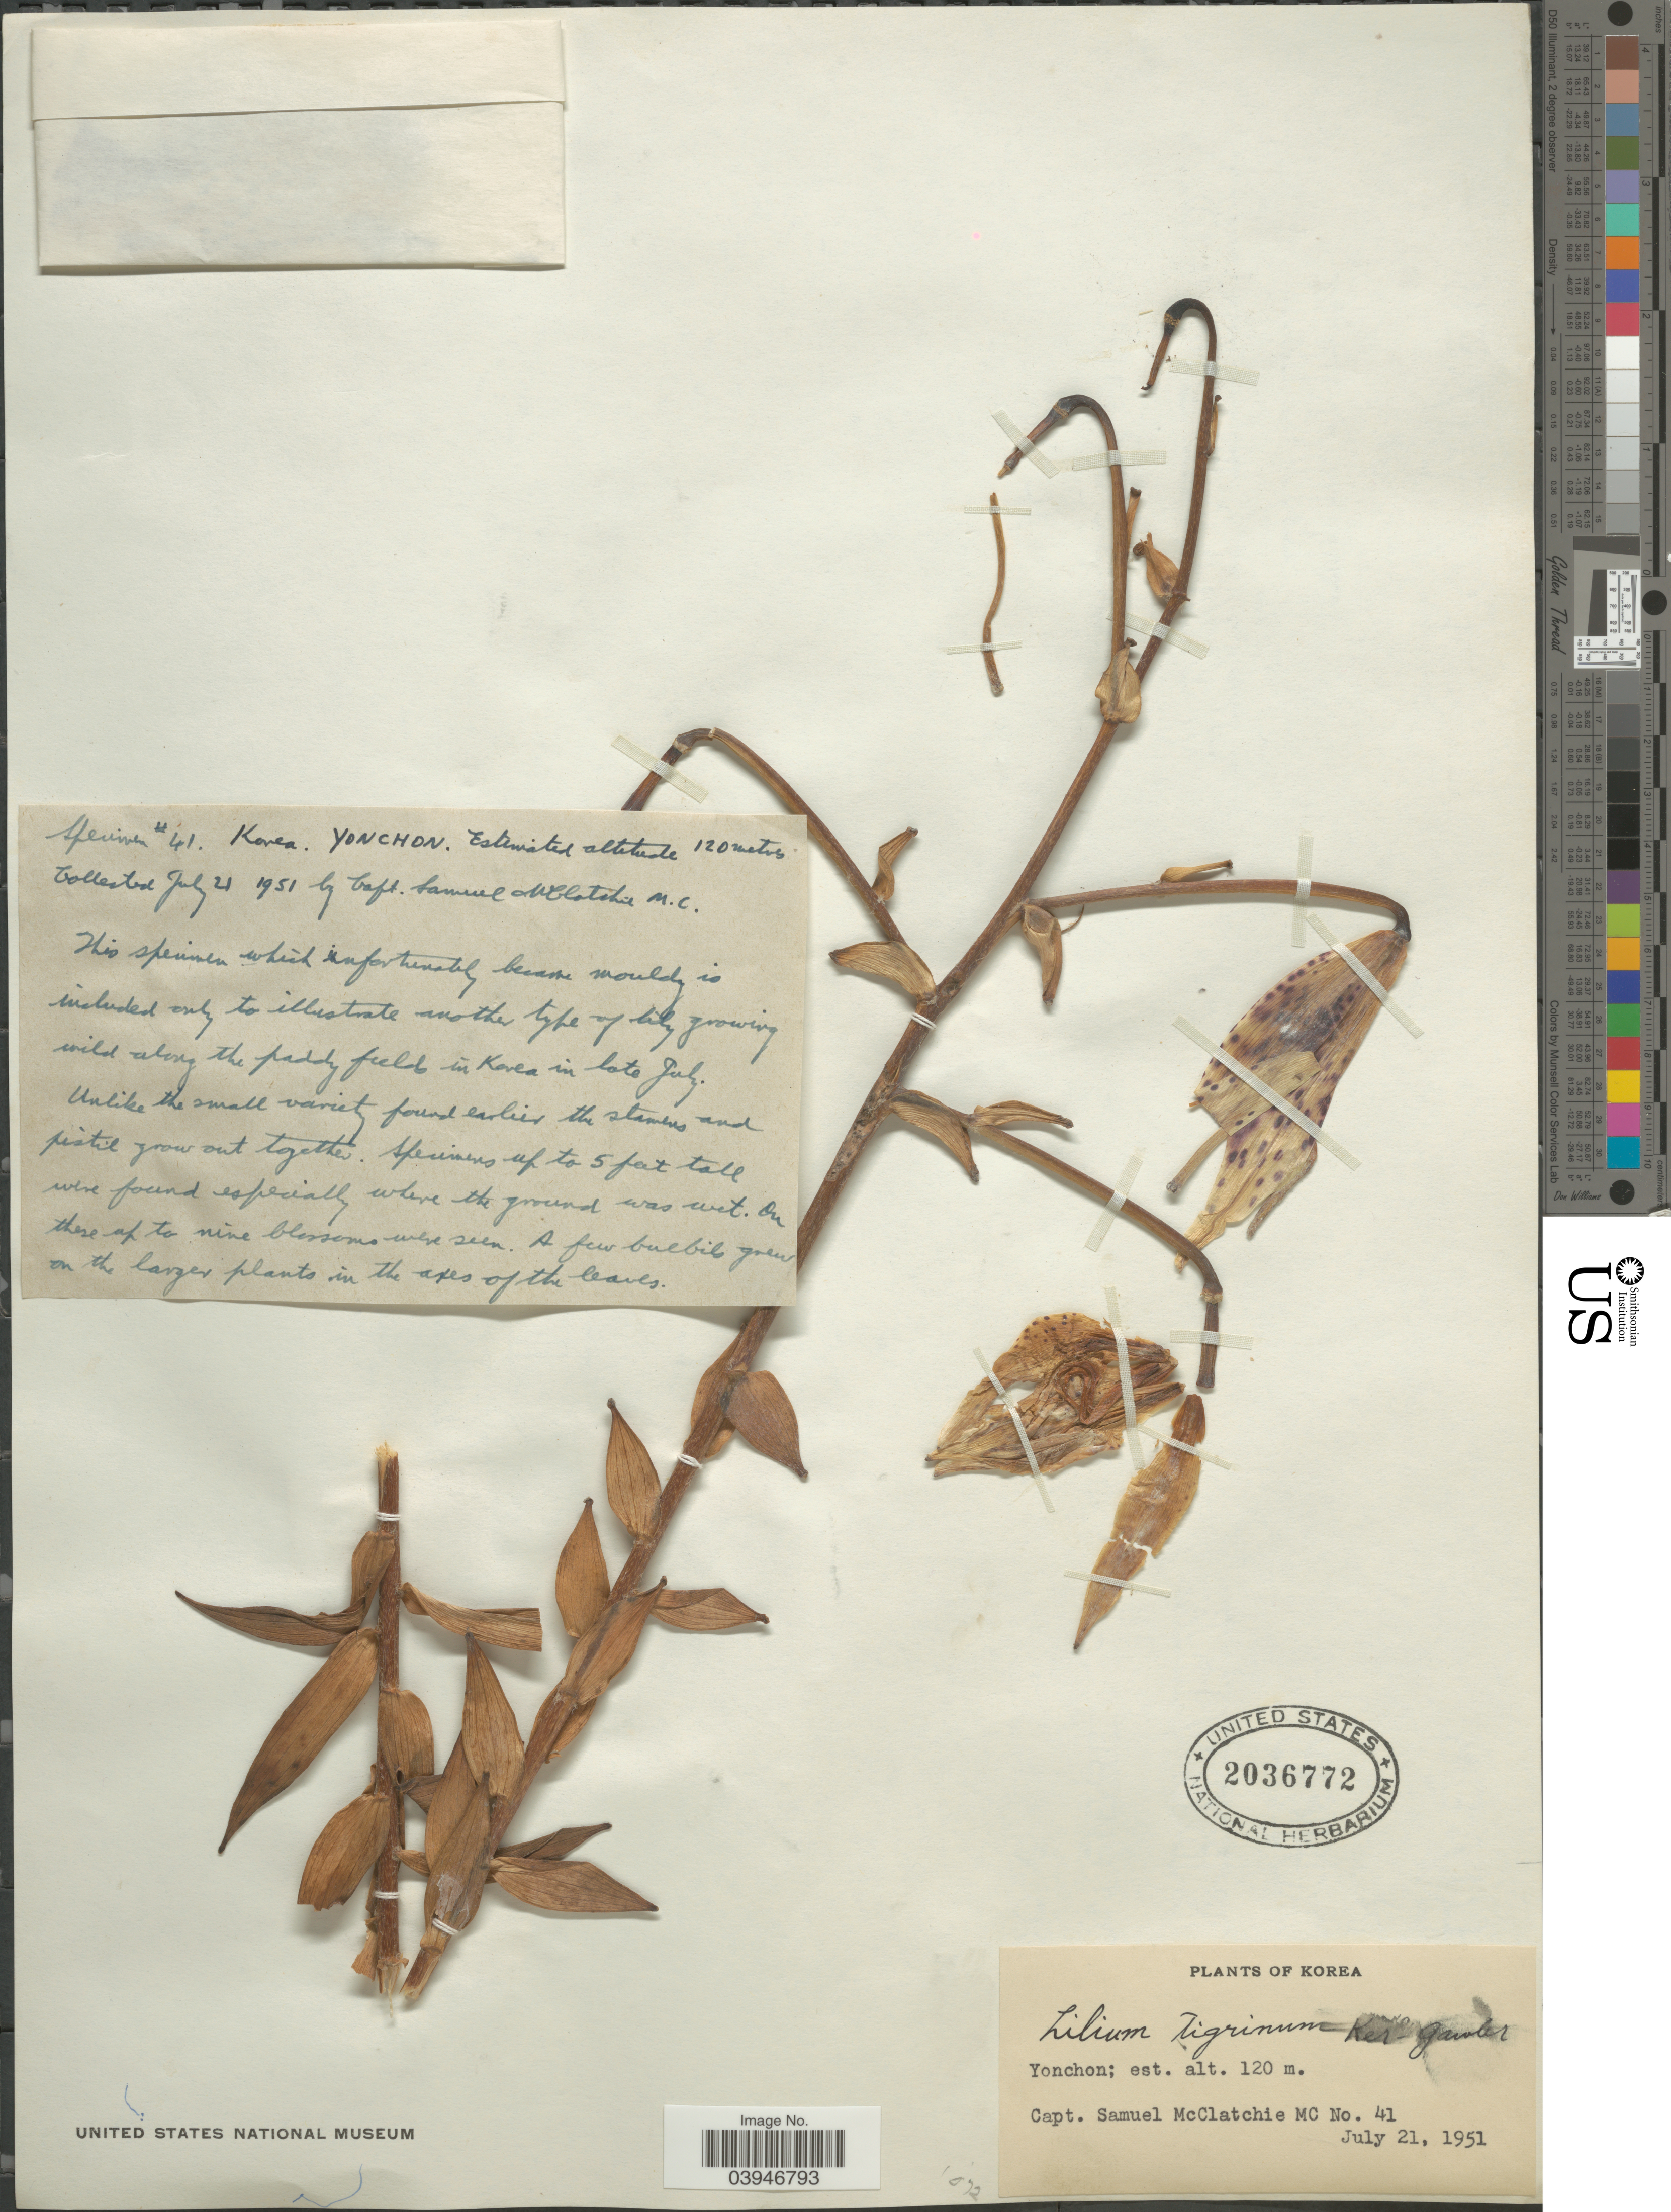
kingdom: Plantae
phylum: Tracheophyta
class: Liliopsida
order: Liliales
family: Liliaceae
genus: Lilium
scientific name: Lilium tigrinum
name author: Ker Gawl.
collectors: S. McClatchie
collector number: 41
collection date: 1951-07-21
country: South Korea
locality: Korea. Yonchon.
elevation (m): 120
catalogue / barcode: US 2036772